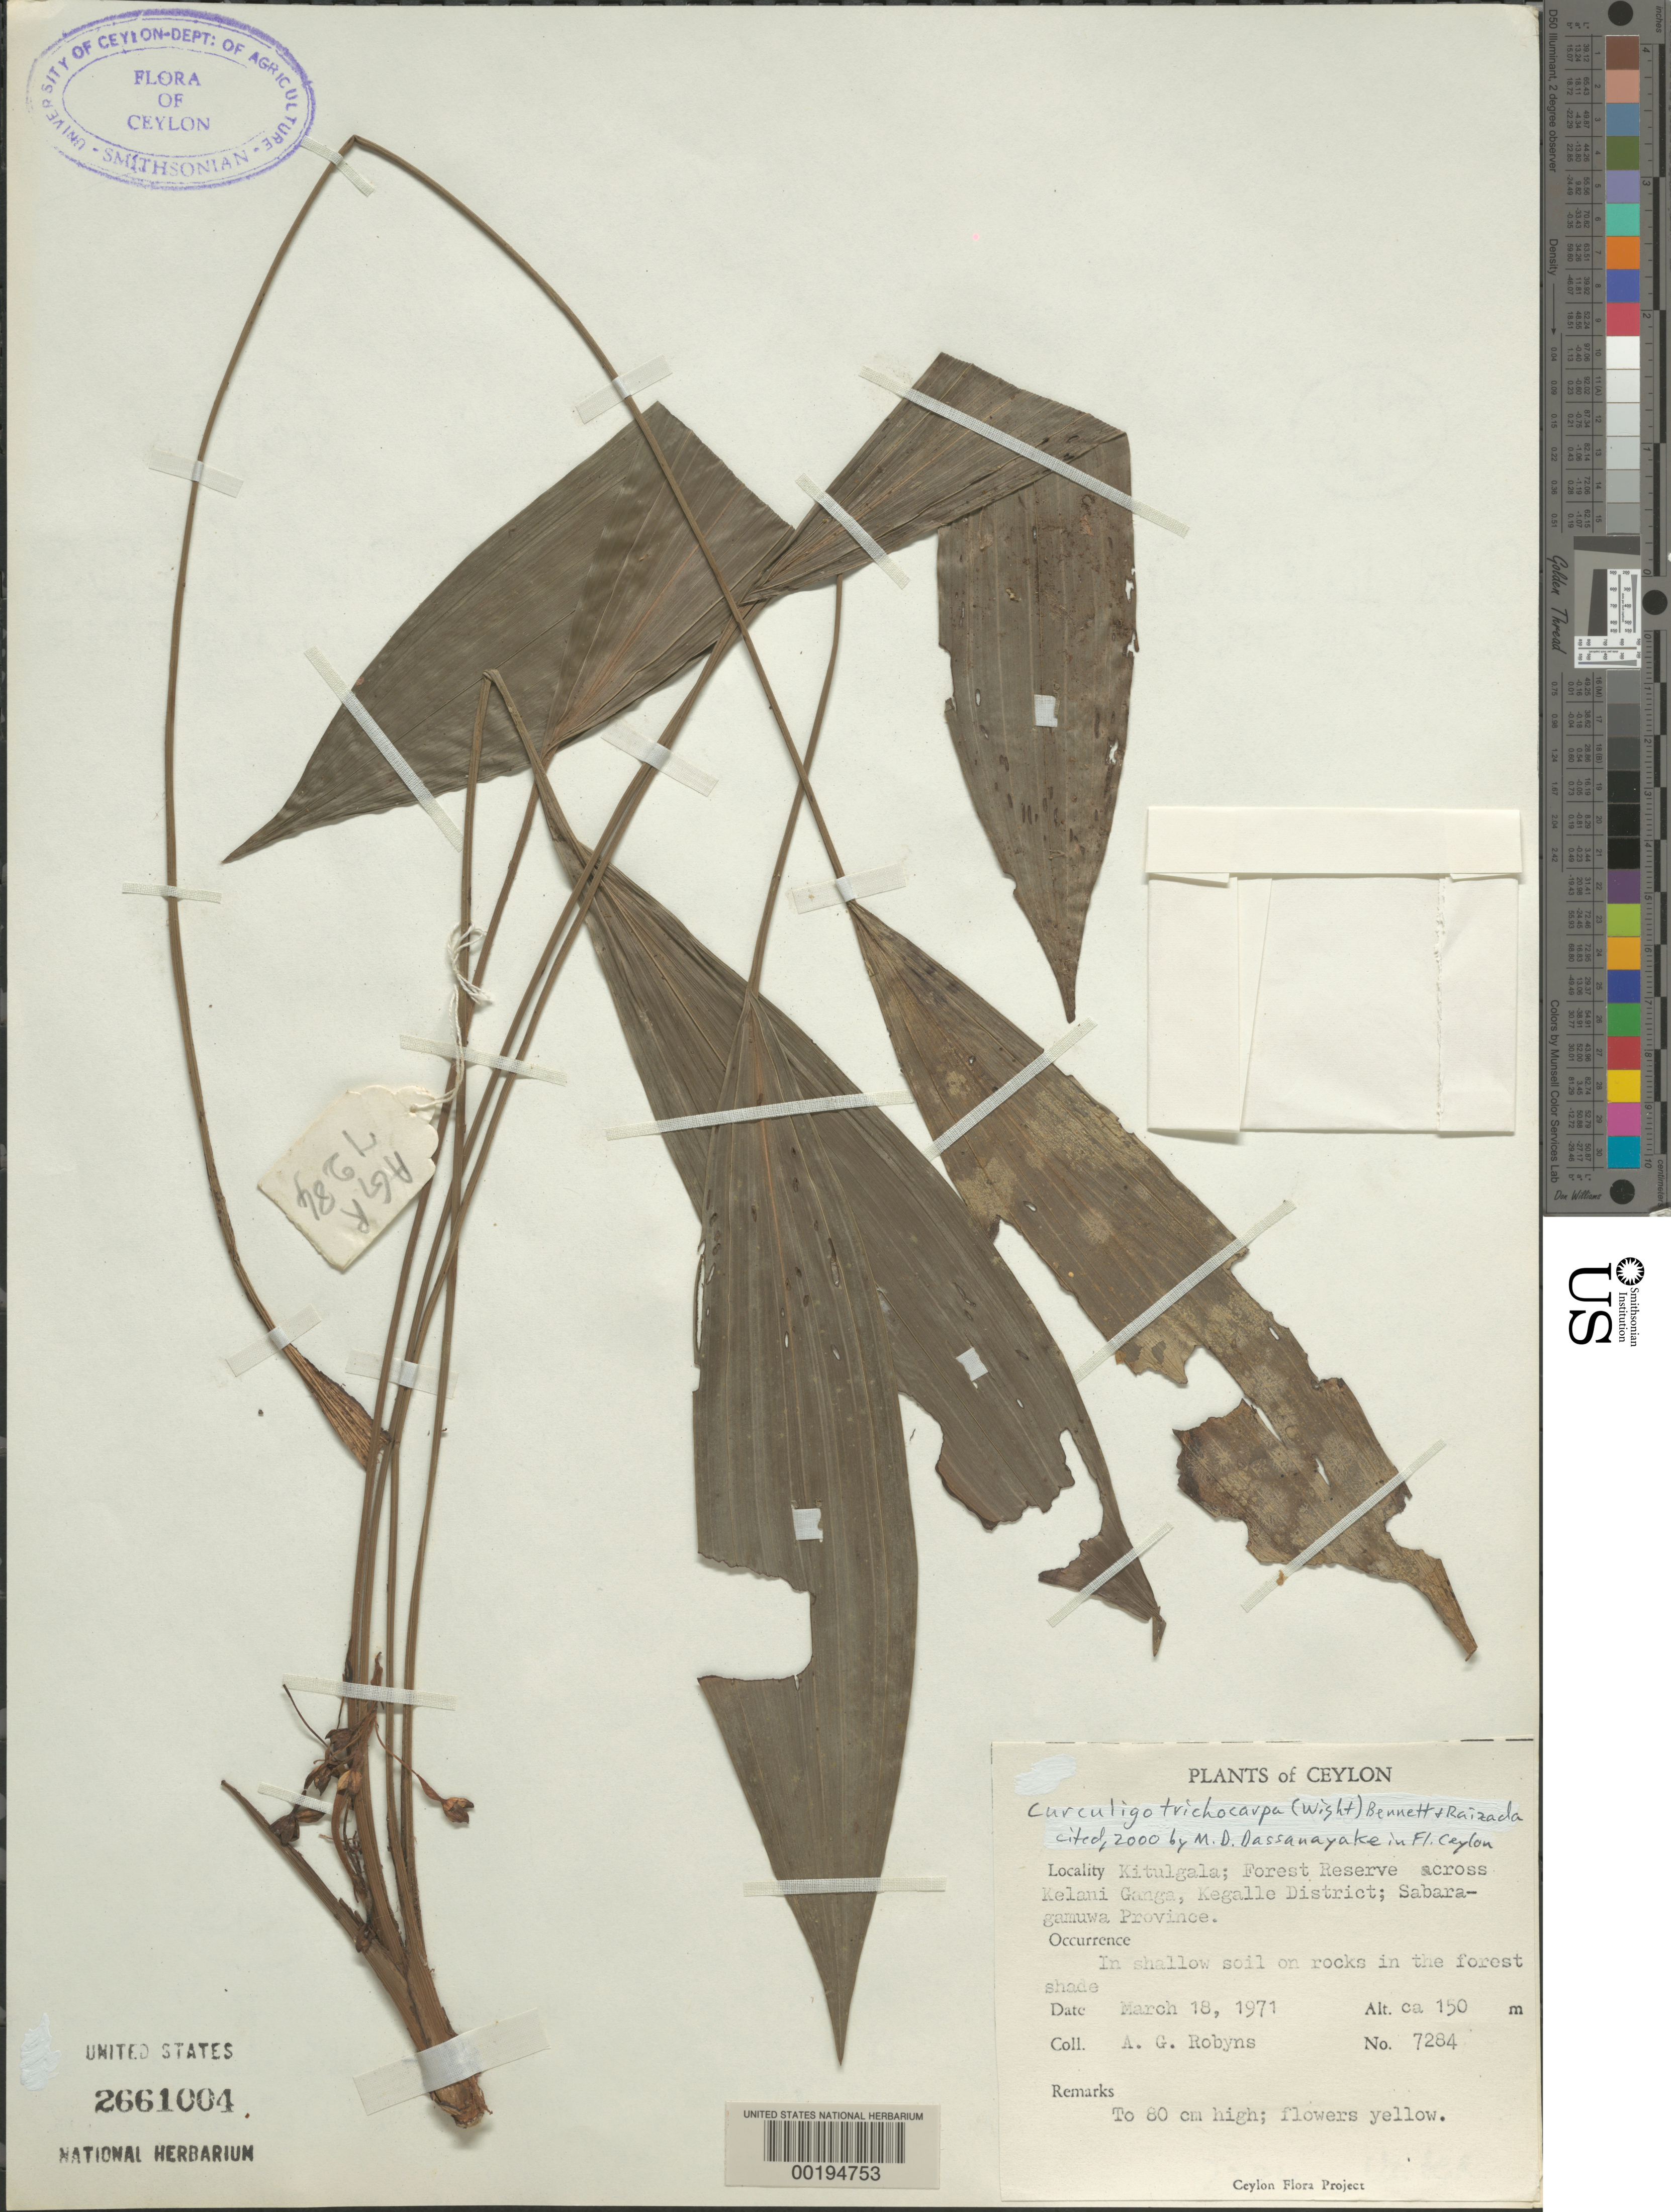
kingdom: Plantae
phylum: Tracheophyta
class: Liliopsida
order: Asparagales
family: Hypoxidaceae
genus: Curculigo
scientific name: Curculigo trichocarpa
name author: (Wight) Bennet & Raizada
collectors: A. G. Robyns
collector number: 7284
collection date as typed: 18 Mar 1971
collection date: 1971-03-18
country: Sri Lanka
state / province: Sabaragamuwa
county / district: Kegalle Dist.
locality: Kitulgala; forest reserve across kelani ganga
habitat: In shallow soil on rocks in the forest shade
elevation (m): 150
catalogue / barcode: US 2661004